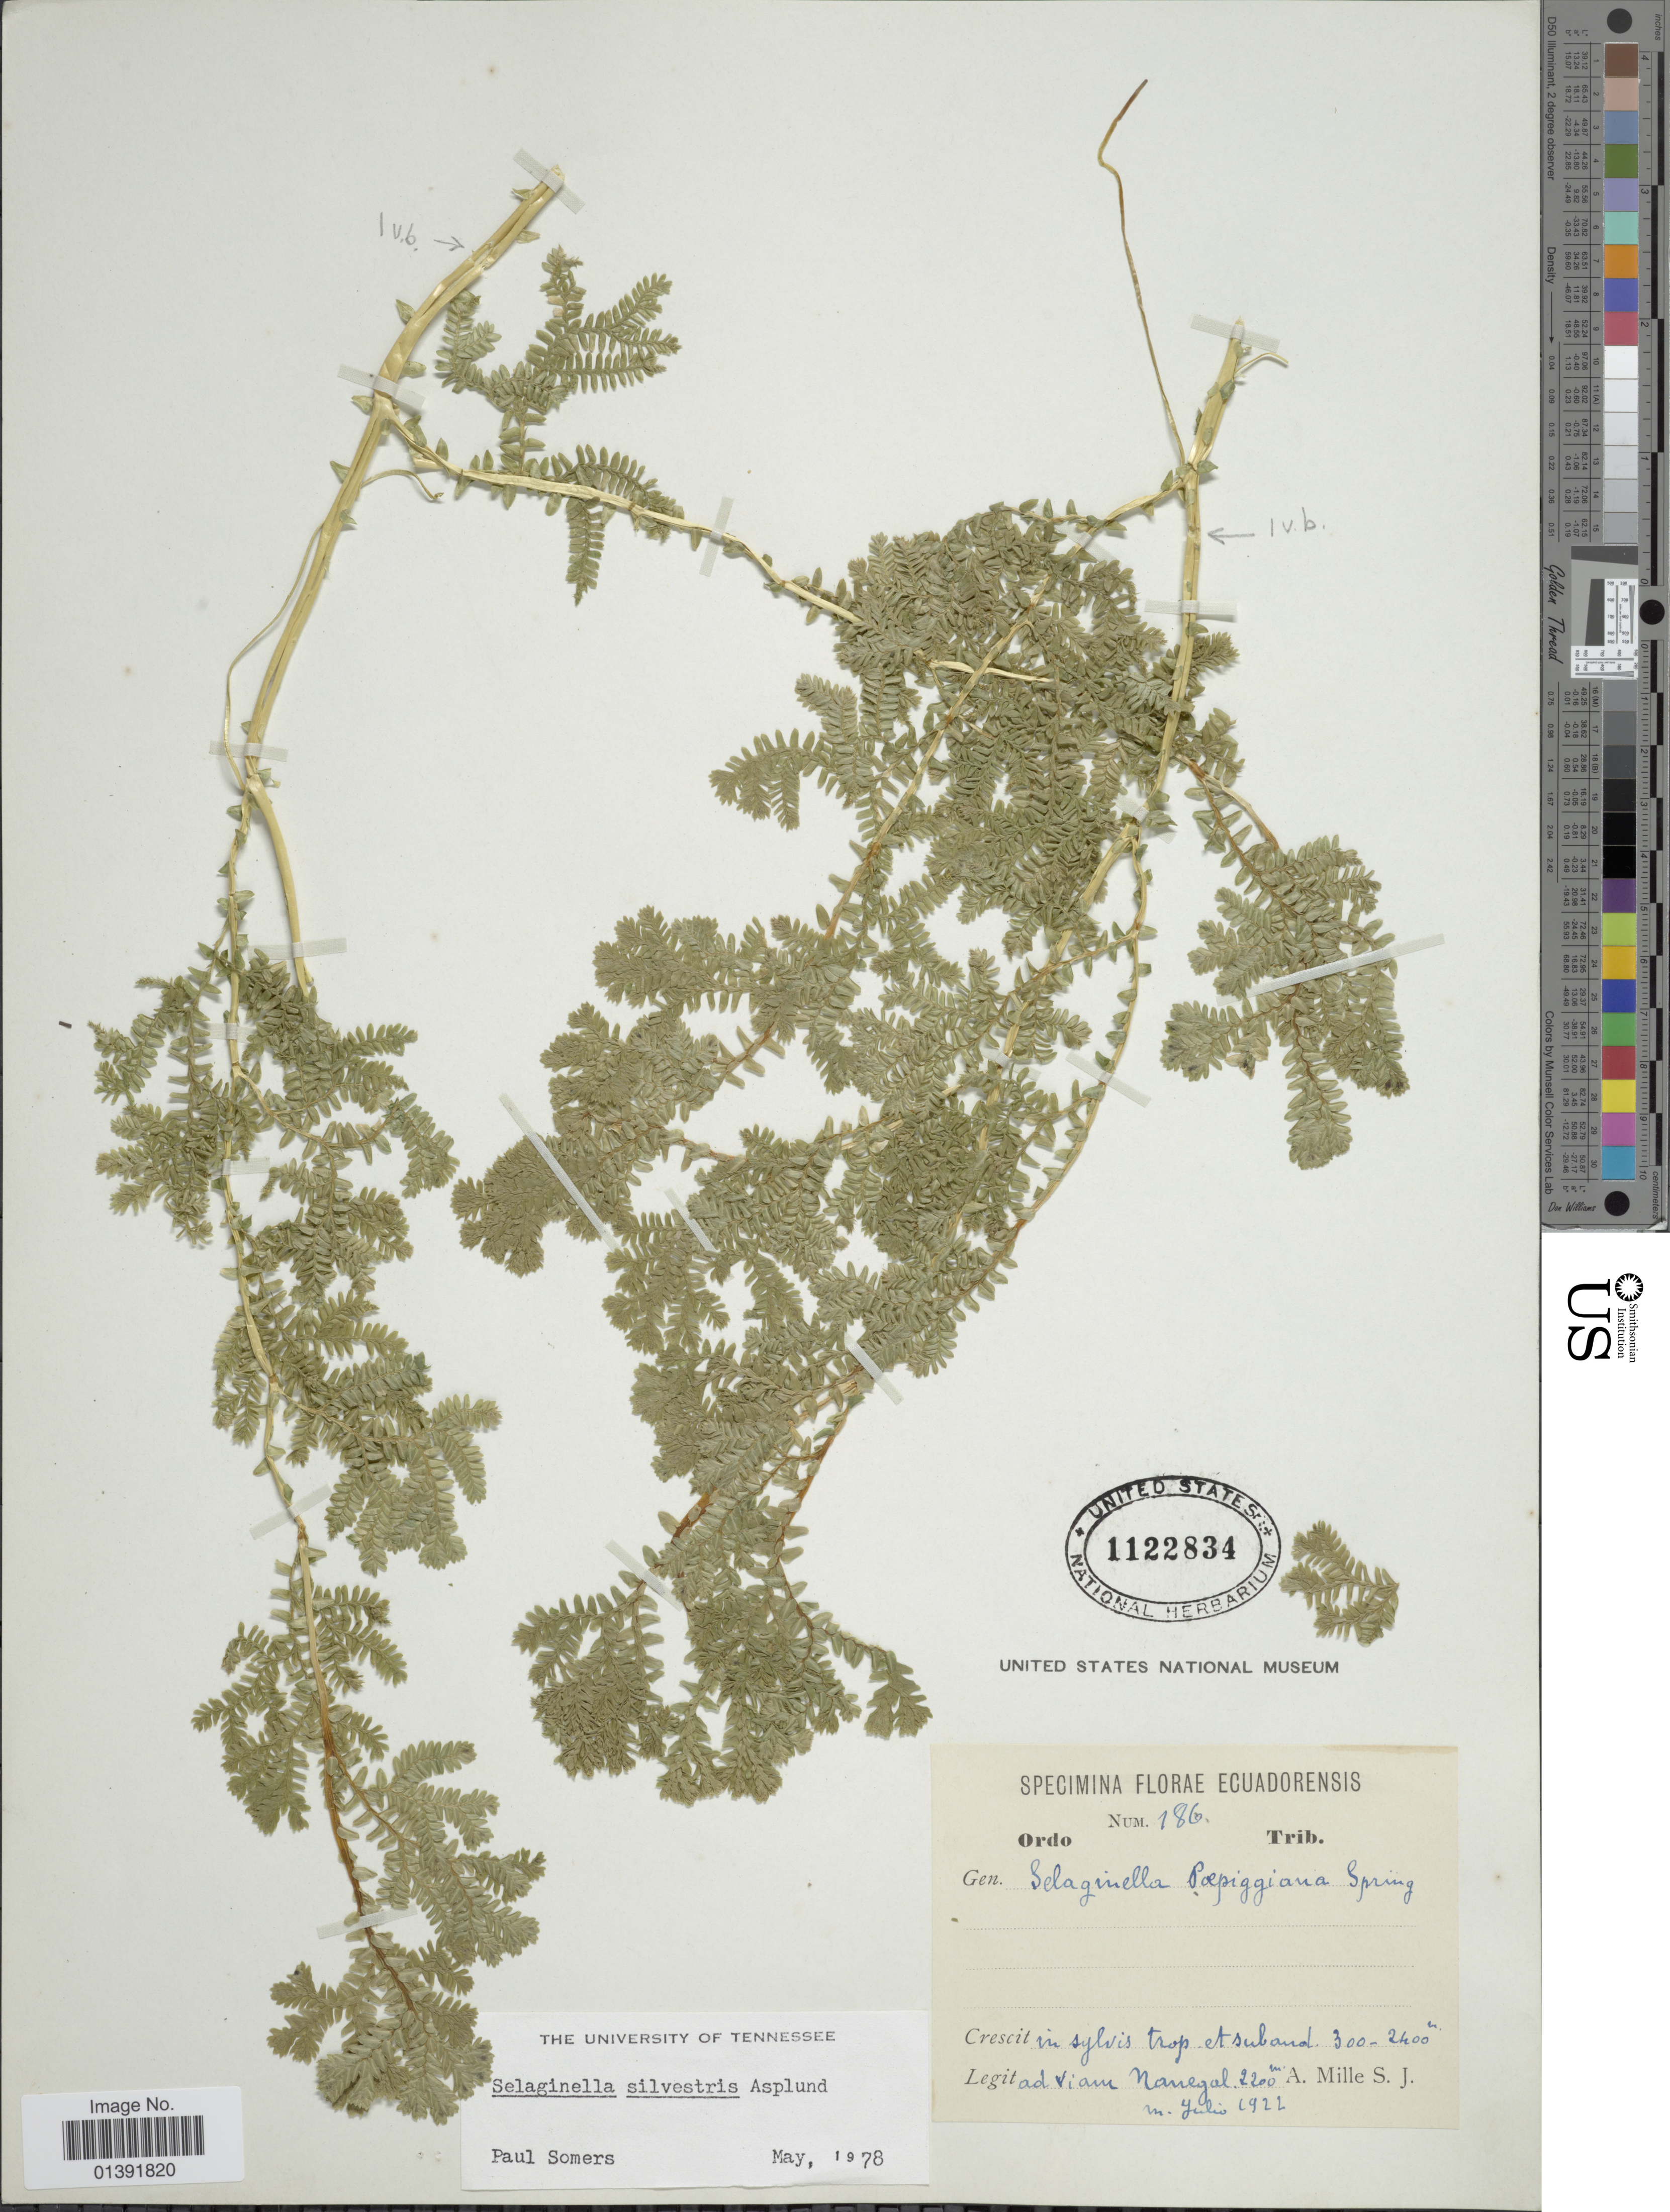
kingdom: Plantae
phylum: Tracheophyta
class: Lycopodiopsida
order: Selaginellales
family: Selaginellaceae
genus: Selaginella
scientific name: Selaginella silvestris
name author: Aspl.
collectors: A. Mille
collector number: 186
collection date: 1922-07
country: Ecuador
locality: Ad viam Nanegal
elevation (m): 300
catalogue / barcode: US 1122834